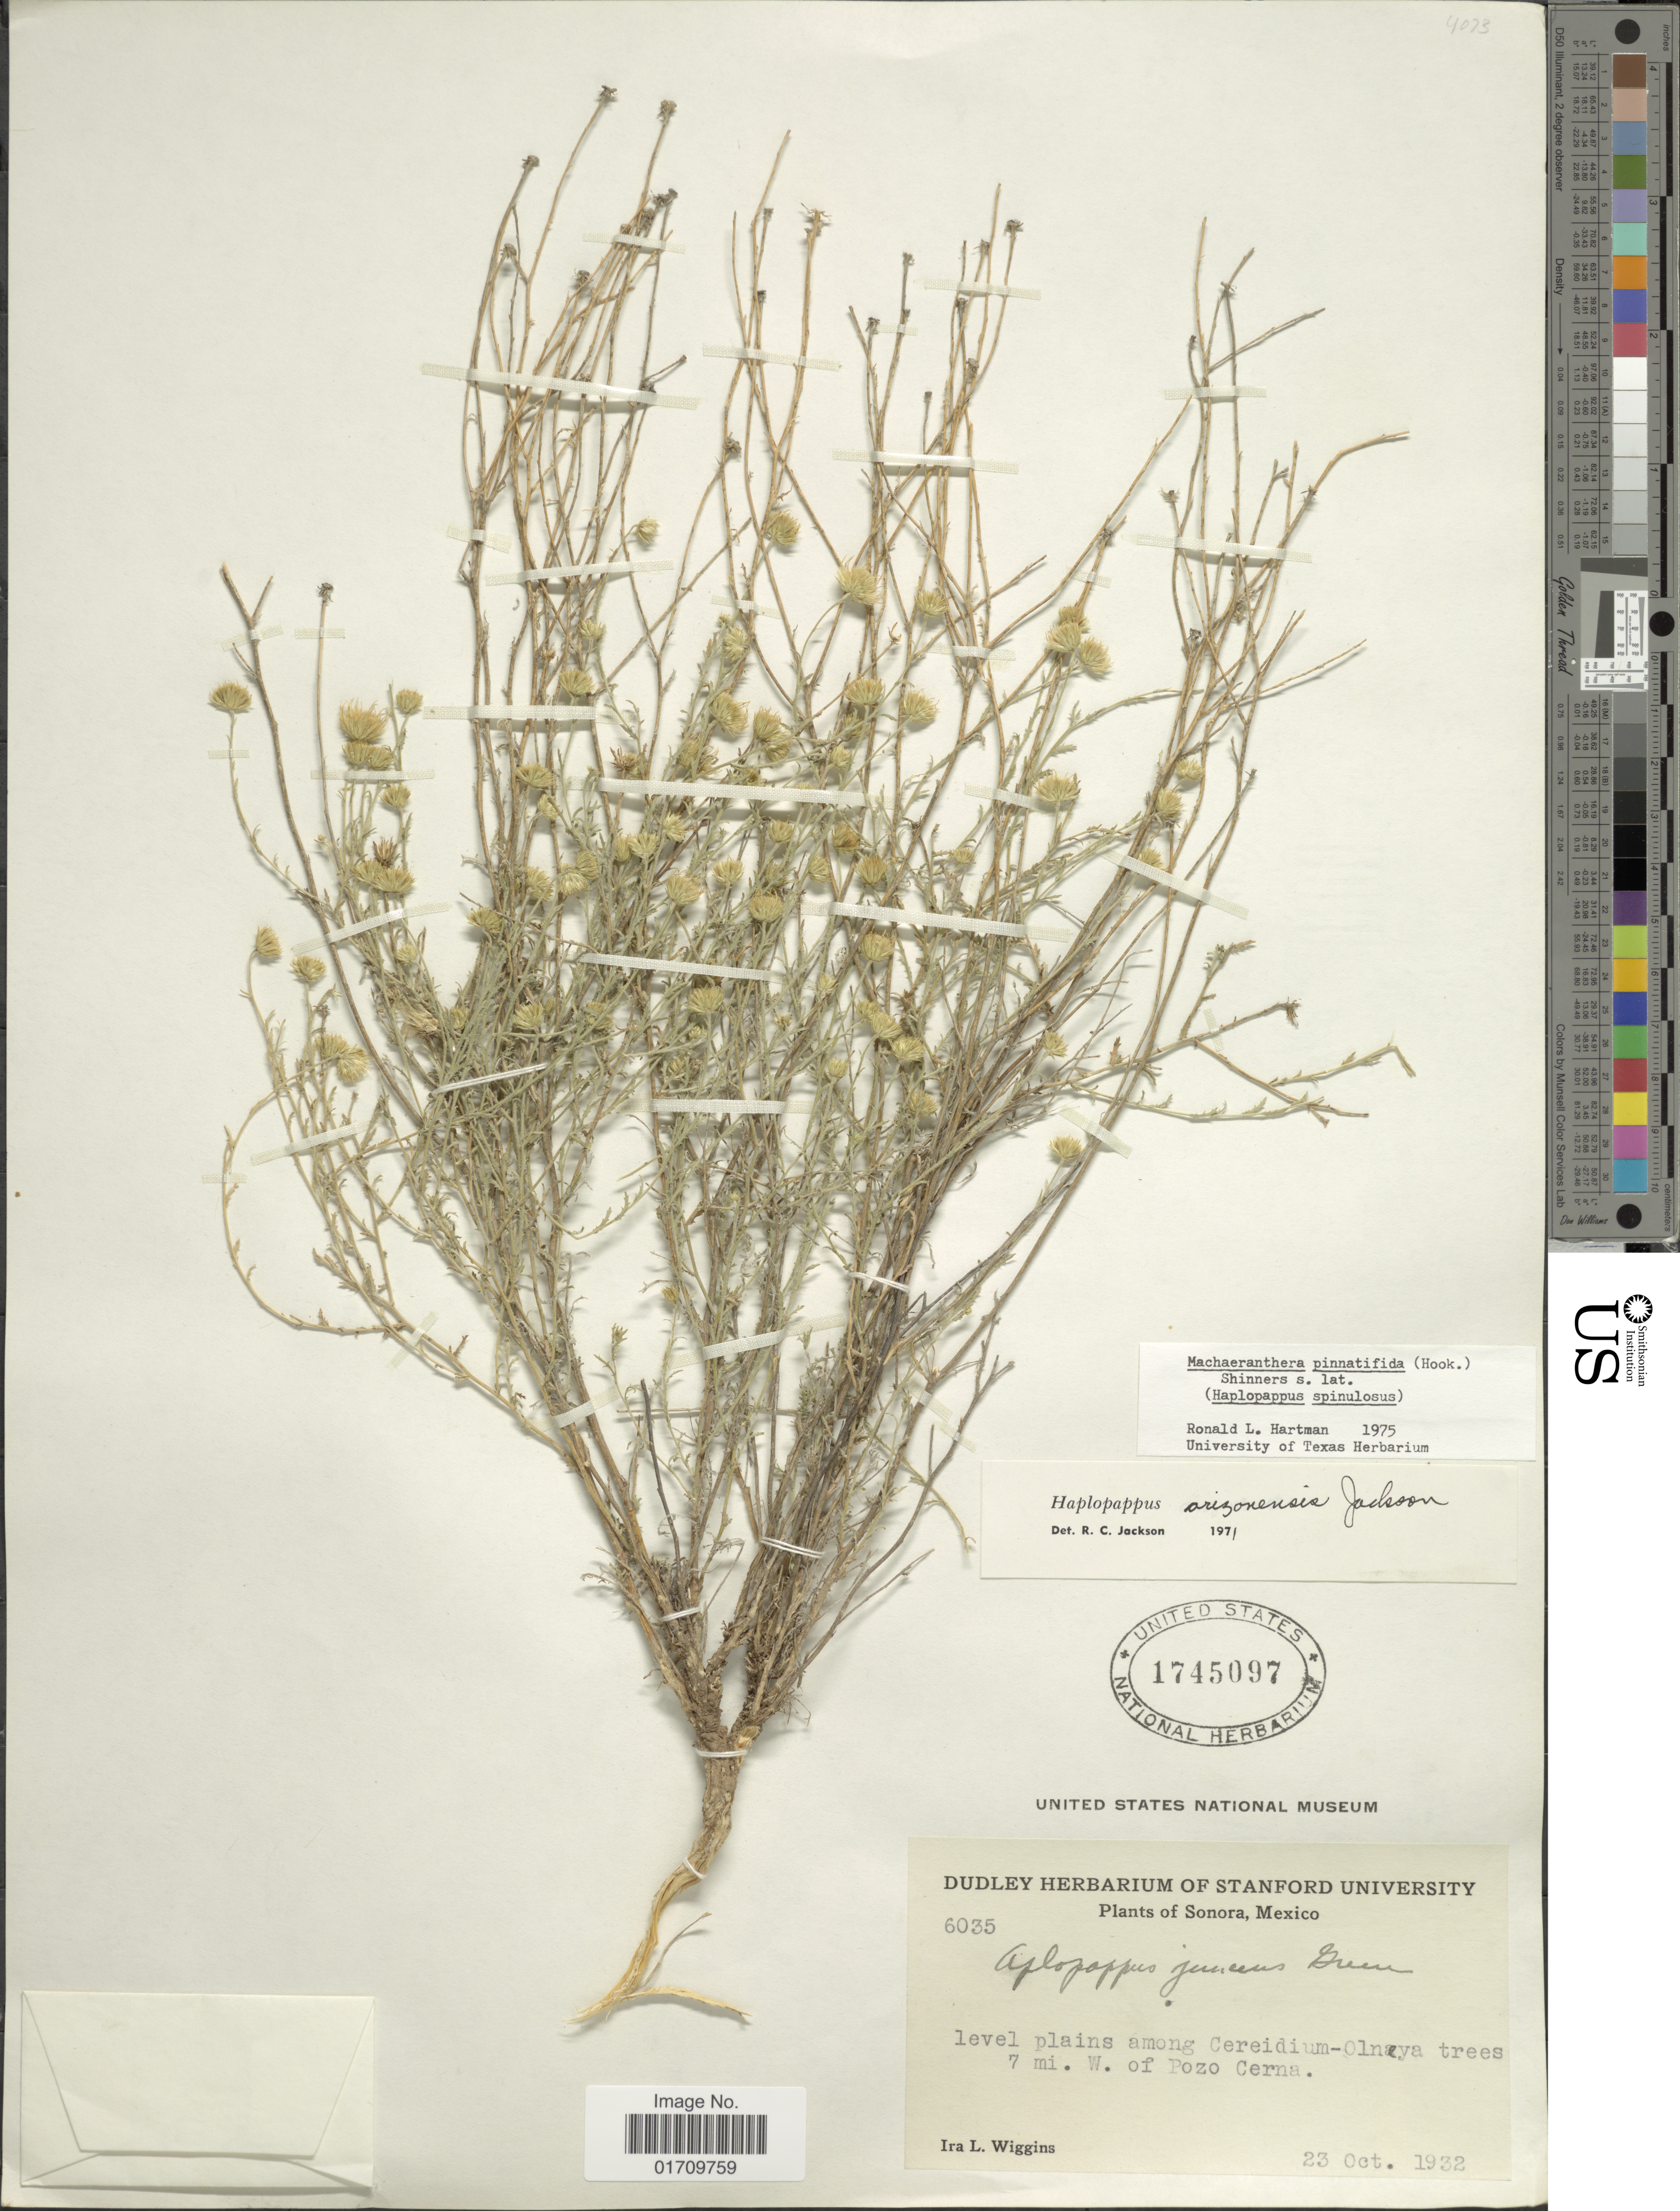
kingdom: Plantae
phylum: Tracheophyta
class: Magnoliopsida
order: Asterales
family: Asteraceae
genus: Machaeranthera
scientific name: Machaeranthera pinnatifida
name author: (Hook.) Shinners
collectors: I. L. Wiggins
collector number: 6035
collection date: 1932-10-23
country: Mexico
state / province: Sonora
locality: Plains among Cereidium-Olneya trees, 7 mi. W. of Pozo Cerna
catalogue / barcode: US 1745097